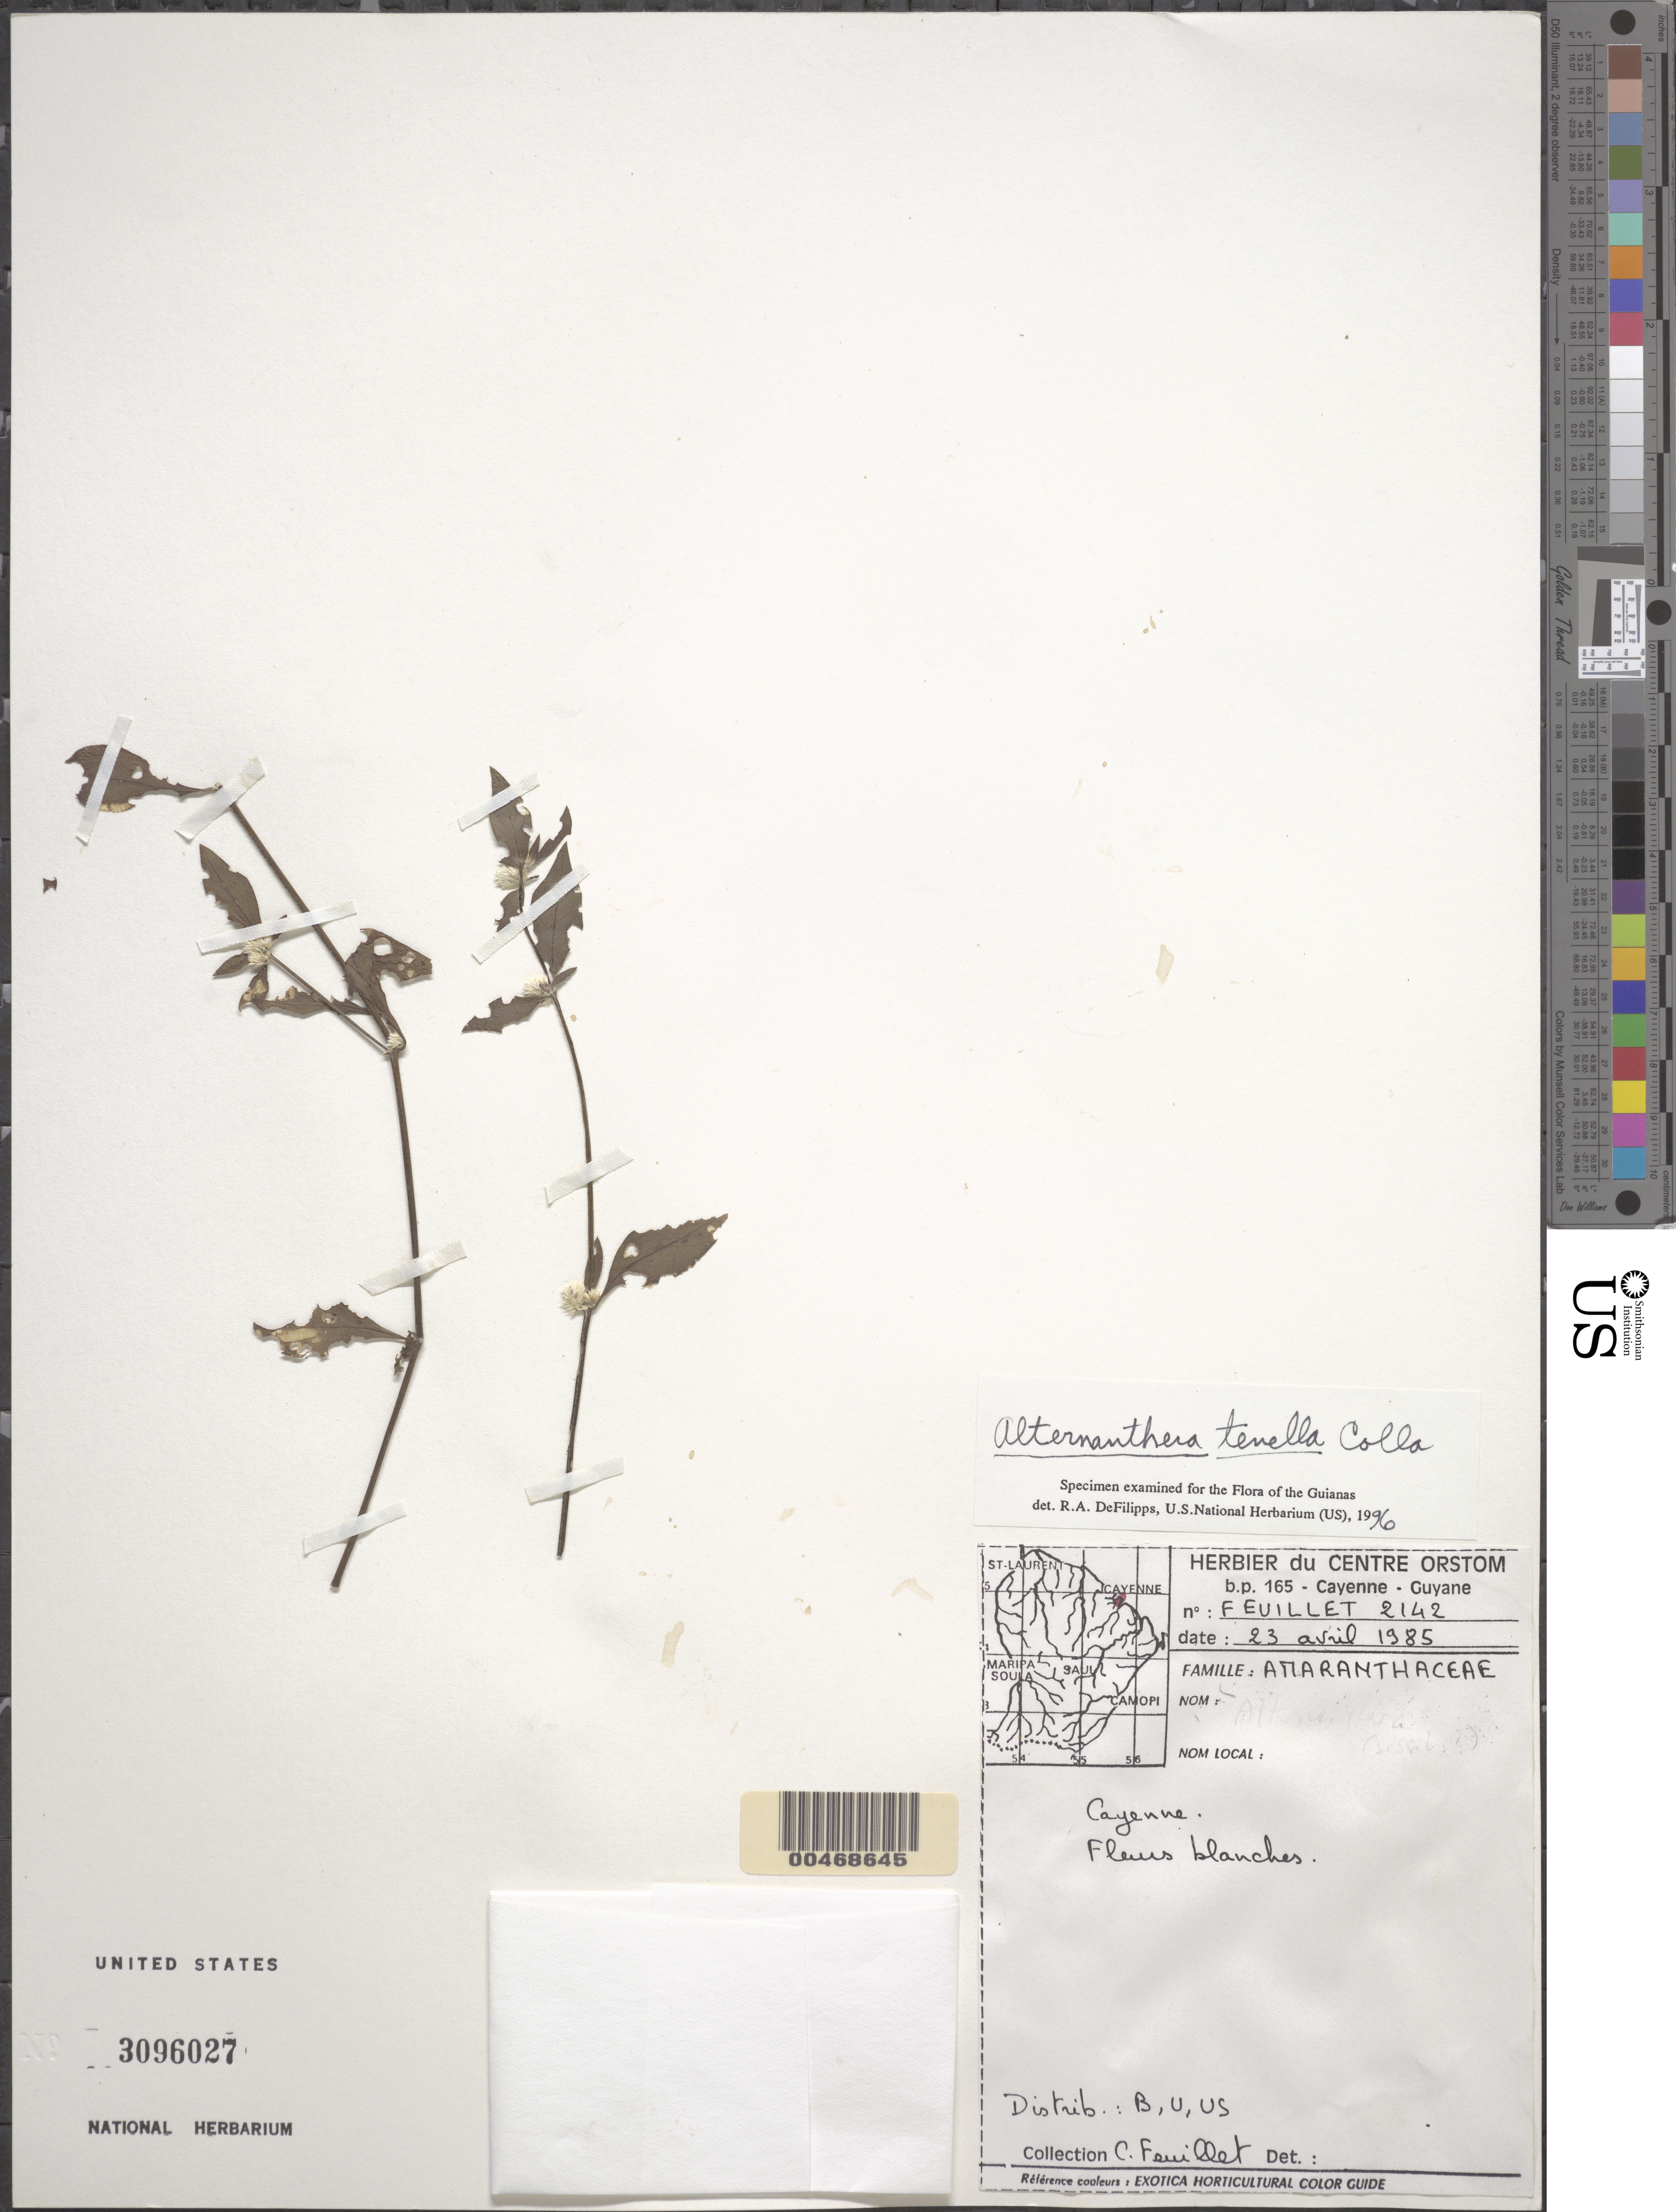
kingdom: Plantae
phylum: Tracheophyta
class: Magnoliopsida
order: Caryophyllales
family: Amaranthaceae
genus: Alternanthera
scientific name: Alternanthera tenella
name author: Colla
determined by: DeFilipps, R. A.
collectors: C. Feuillet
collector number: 2142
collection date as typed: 23 Apr 1985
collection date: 1985-04-23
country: French Guiana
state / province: Cayenne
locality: Cayenne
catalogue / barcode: US 3096027